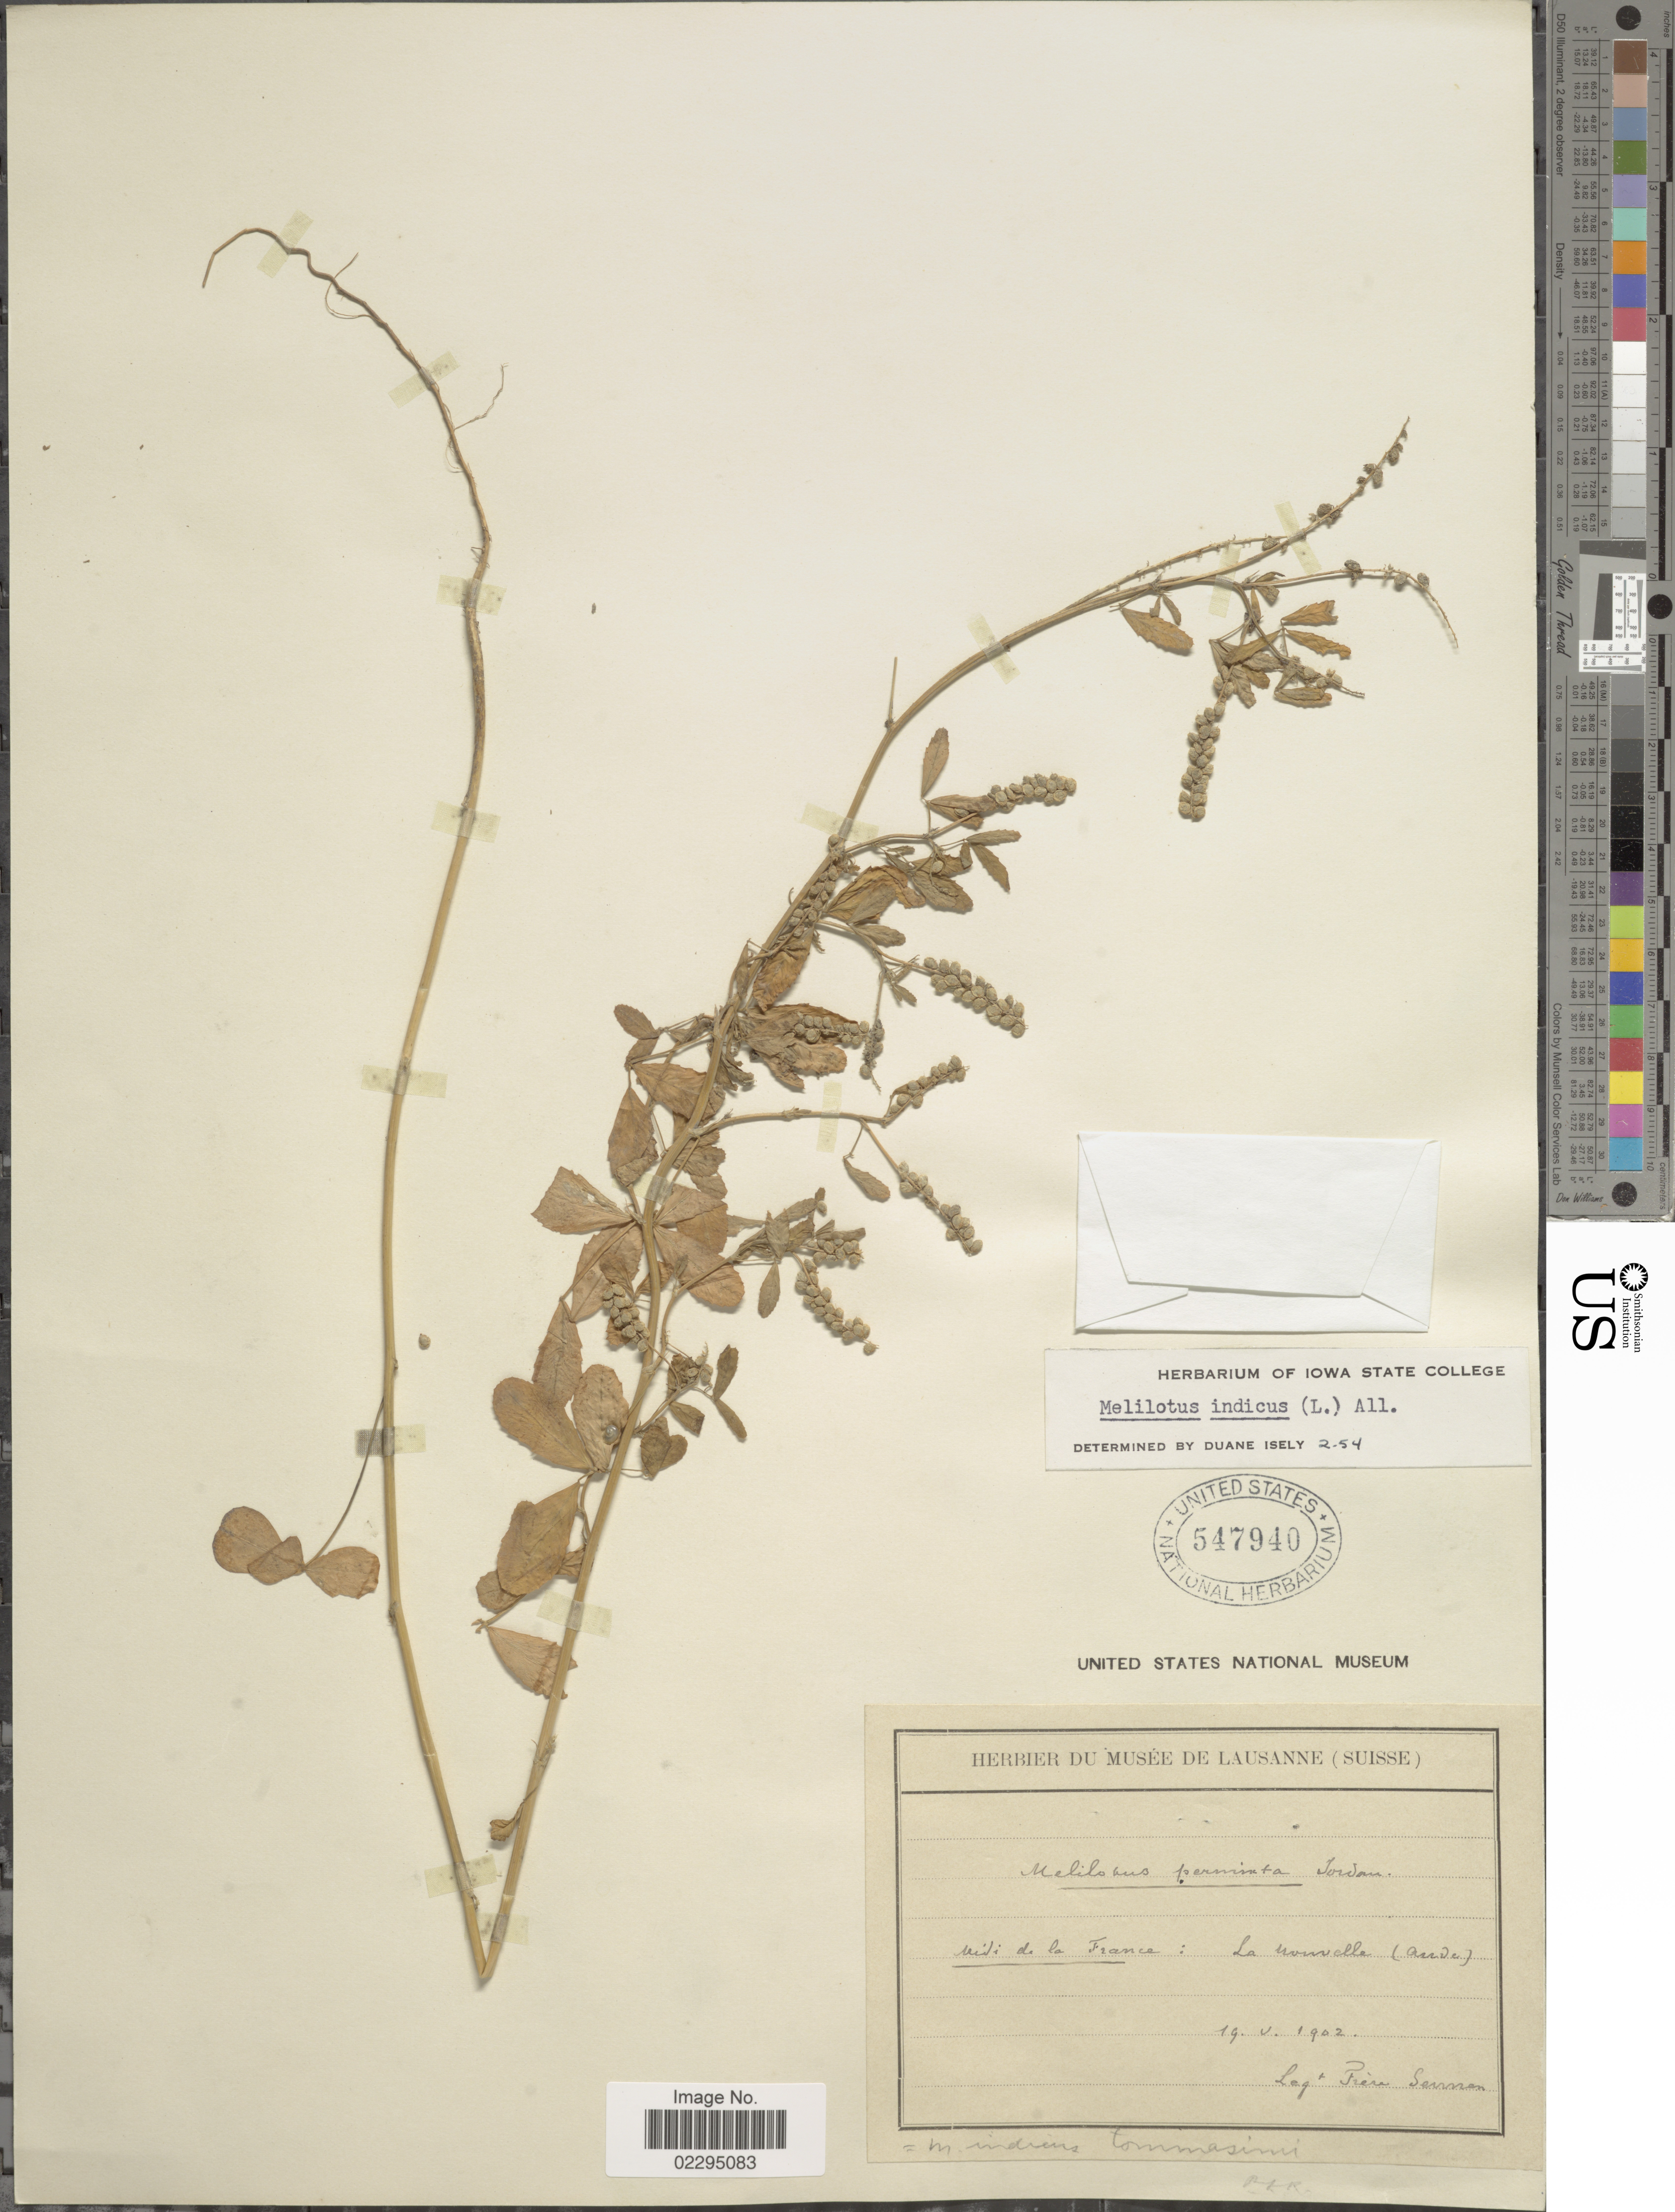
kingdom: Plantae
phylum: Tracheophyta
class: Magnoliopsida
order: Fabales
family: Fabaceae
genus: Melilotus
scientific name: Melilotus indicus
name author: (L.) All.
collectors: E. Sennen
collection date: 1902-05-19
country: France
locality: Midi de la France: La Moinvelle ( Arde).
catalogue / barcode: US 547940